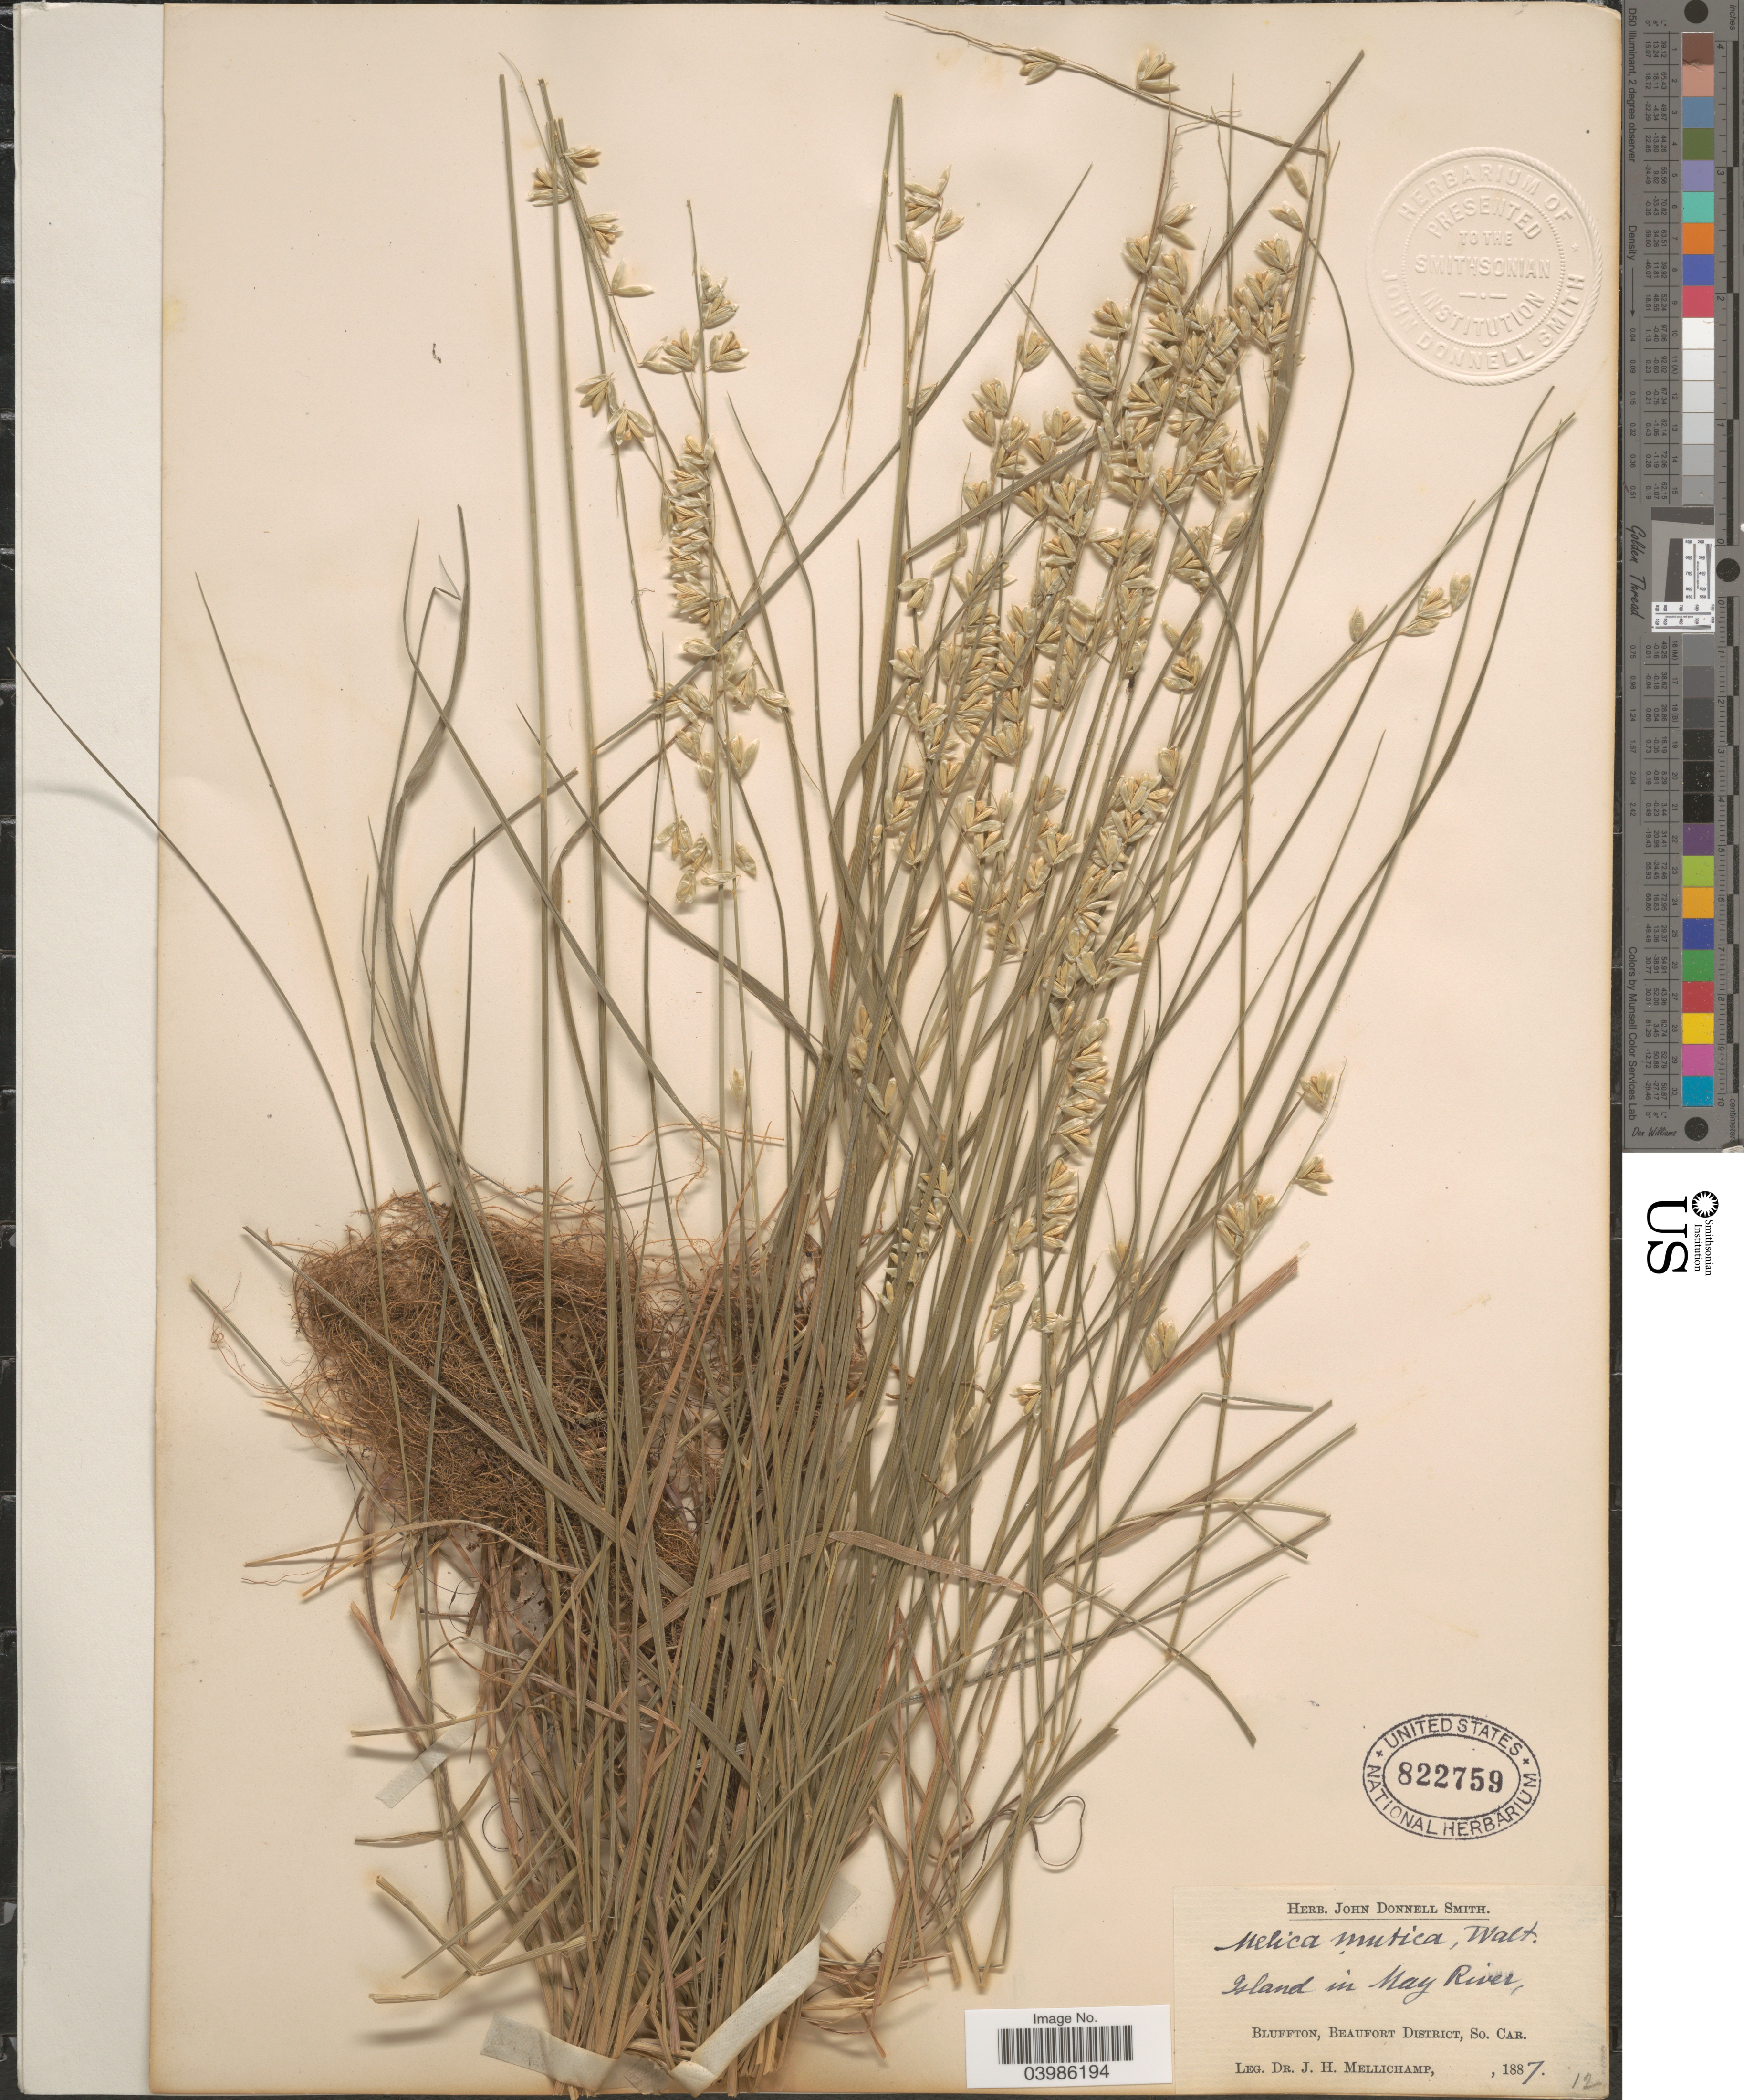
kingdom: Plantae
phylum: Tracheophyta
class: Liliopsida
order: Poales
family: Poaceae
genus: Melica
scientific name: Melica mutica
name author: Walter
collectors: J. H. Mellichamp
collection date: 1887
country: United States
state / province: South Carolina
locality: Island in May River, Bluffton, Beaufort District.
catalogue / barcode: US 822759